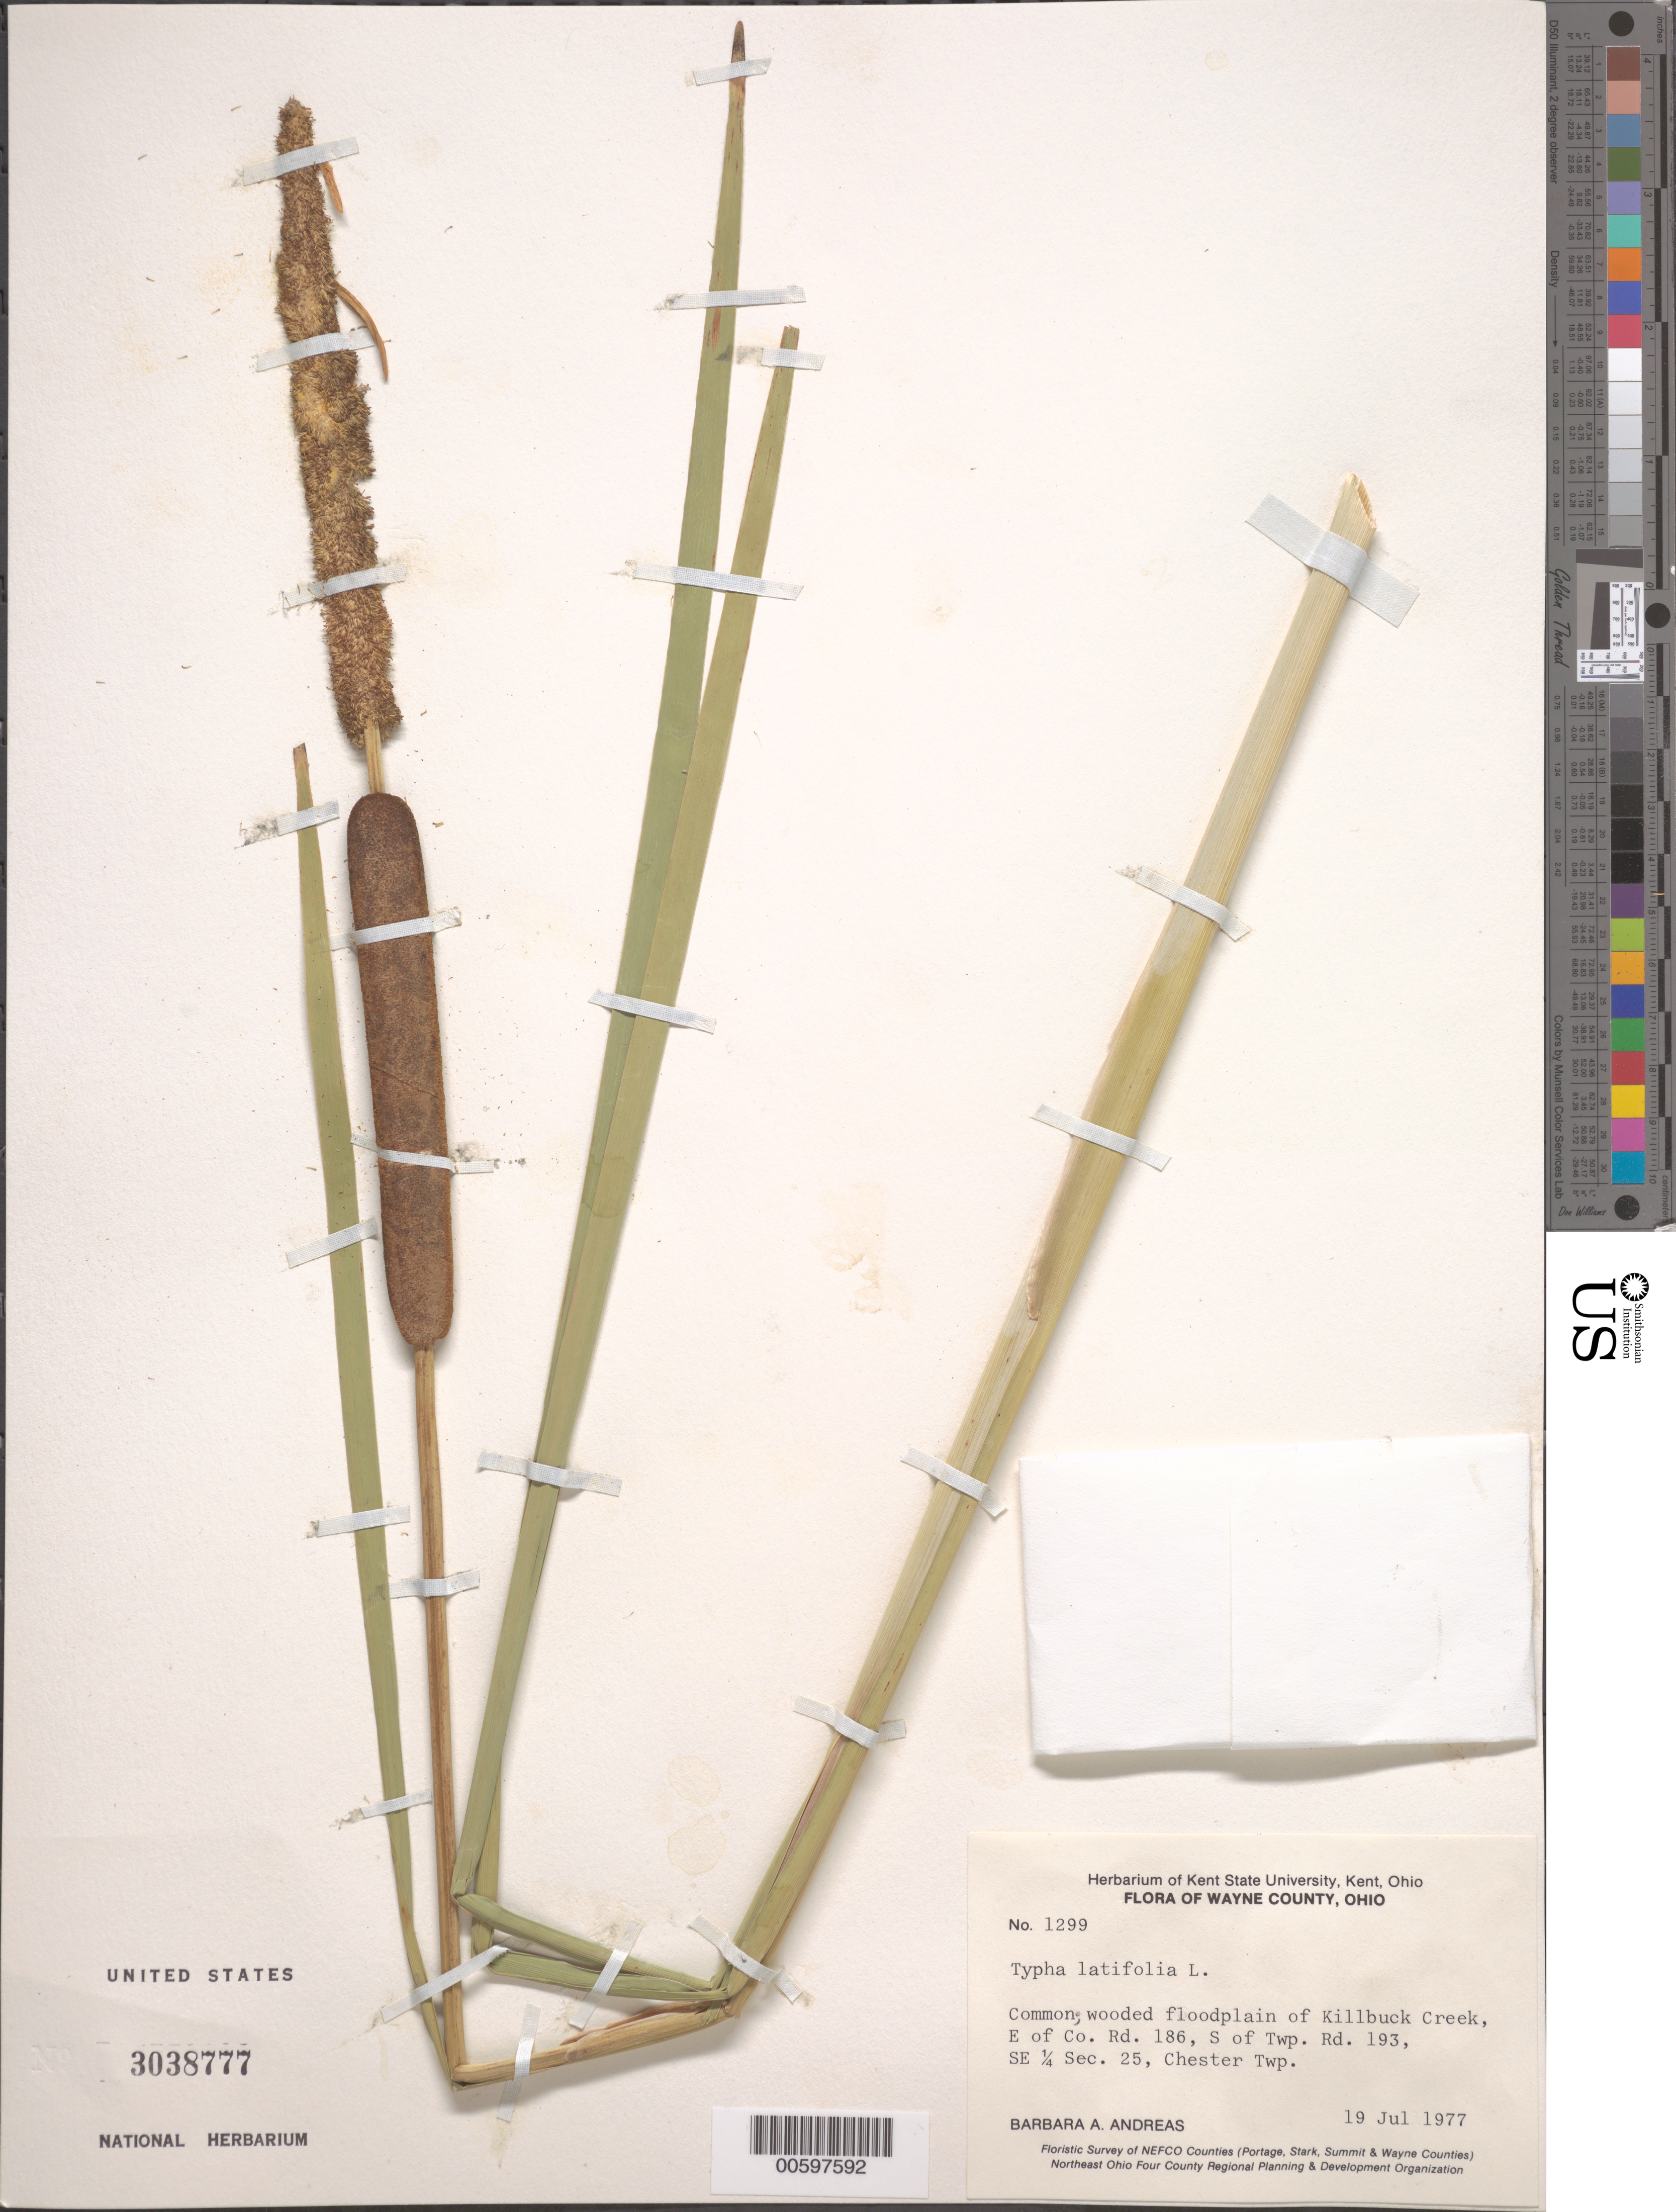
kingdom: Plantae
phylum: Tracheophyta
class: Liliopsida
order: Poales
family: Typhaceae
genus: Typha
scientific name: Typha latifolia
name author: L.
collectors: B. A. Andreas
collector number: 1299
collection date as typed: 19 Jul 1977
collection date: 1977-07-19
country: United States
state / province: Ohio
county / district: Wayne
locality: Chester Twp., Killbuck Creek, E of Co. Road 186, S Twp. Road 193, Chester Twp.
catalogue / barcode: US 3038777